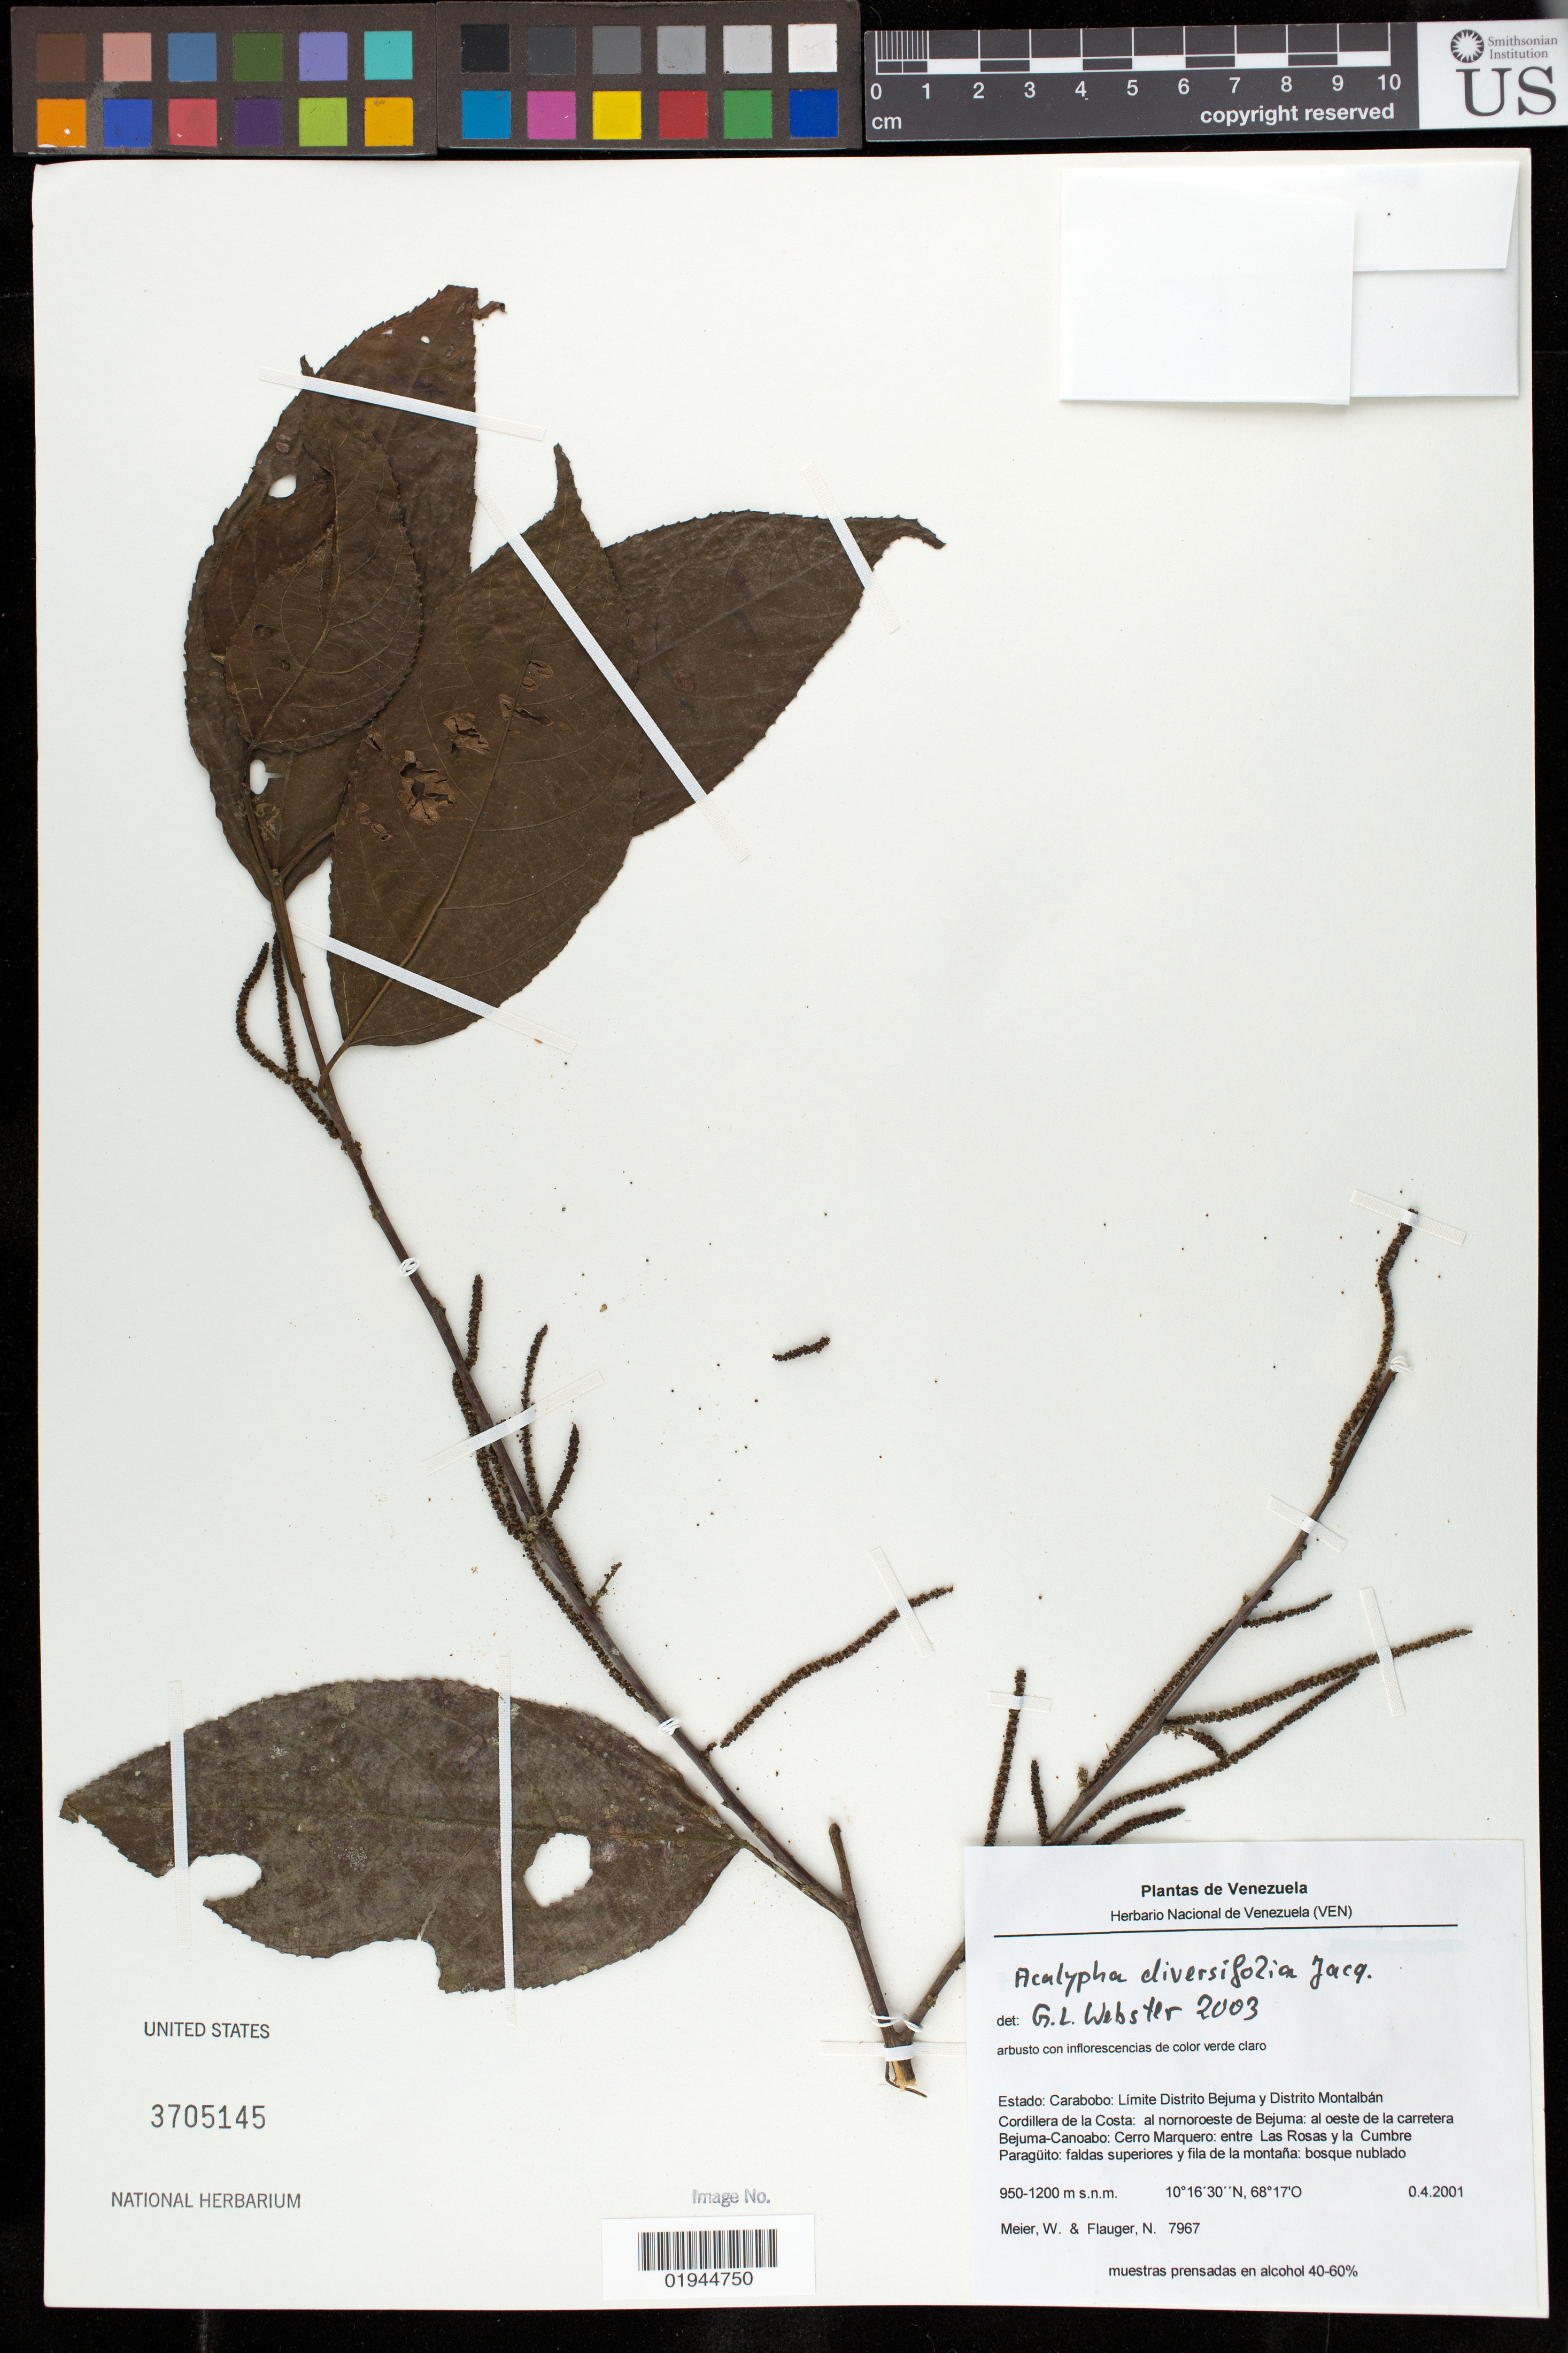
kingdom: Plantae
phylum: Tracheophyta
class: Magnoliopsida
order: Malpighiales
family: Euphorbiaceae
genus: Acalypha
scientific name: Acalypha diversifolia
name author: Jacq.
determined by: Webster, Grady L.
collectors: W. Meier & N. Flauger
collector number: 7967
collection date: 2001-04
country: Venezuela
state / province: Carabobo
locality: Limite Distrito Bejuma y Distrito Montalbán Cordillera de la Costa: al nornoroeste de Bejuma: al oeste de la carretera Bejuma-Canoaba: Cerro Marquero: entre Las Rosas y la Cumbre Paraggüito.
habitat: faldas superiores y fila de la montaña: bosque nublado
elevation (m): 950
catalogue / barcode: US 3705145